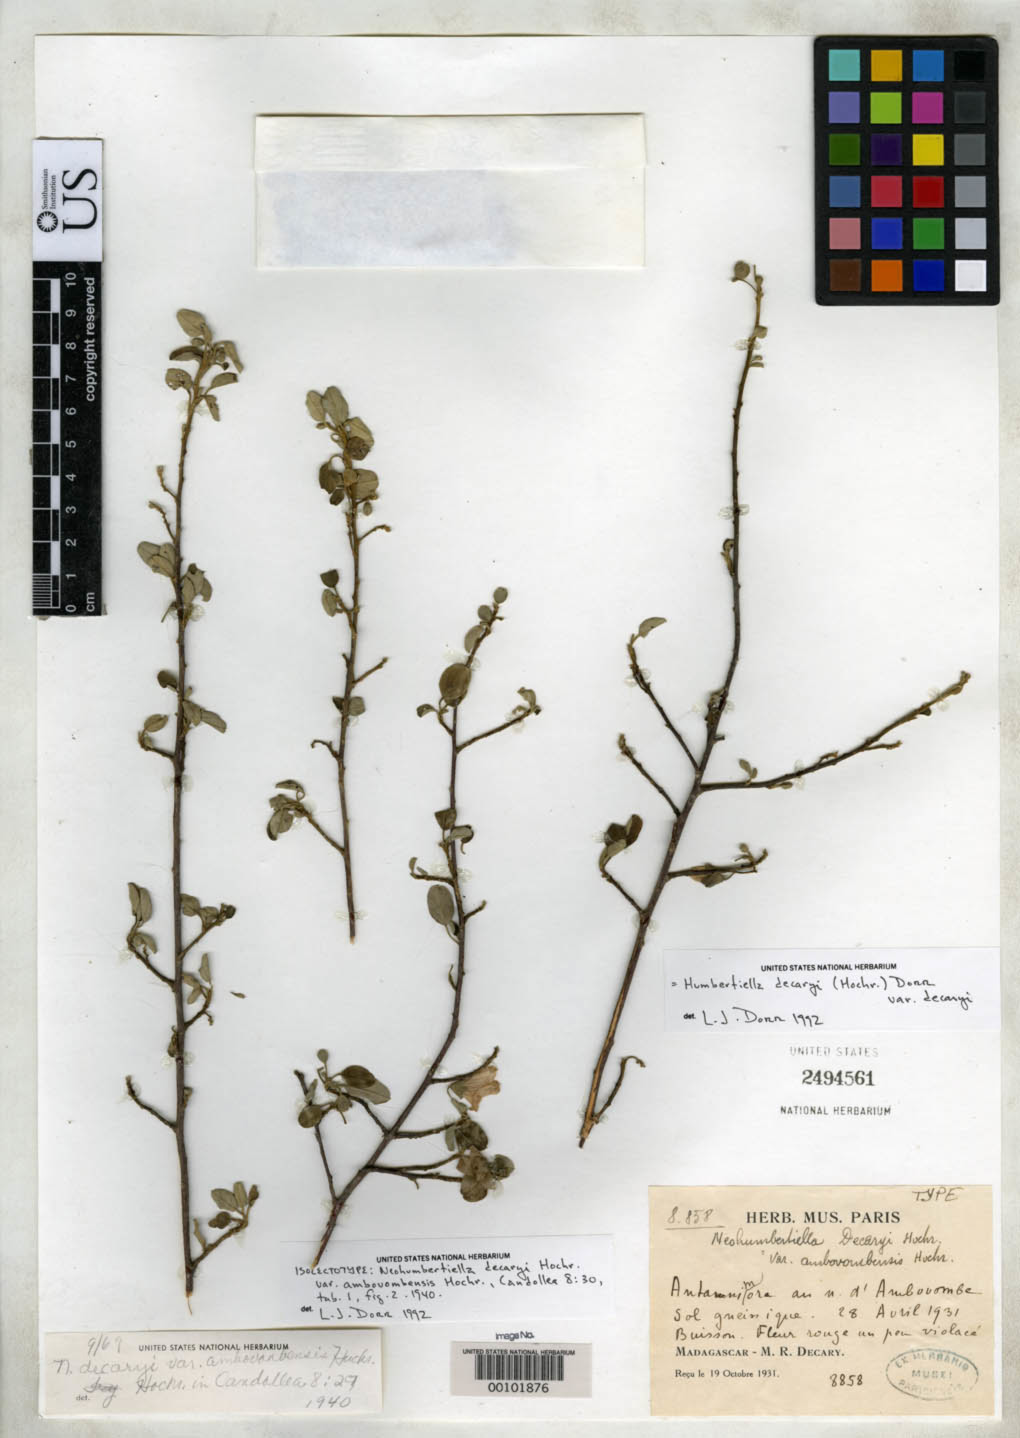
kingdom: Plantae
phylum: Tracheophyta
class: Magnoliopsida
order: Malvales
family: Malvaceae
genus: Neohumbertiella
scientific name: Neohumbertiella decaryi var. ambovombensis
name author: Hochr.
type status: Isolectotype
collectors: R. Decary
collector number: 8858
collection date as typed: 19 Apr 1931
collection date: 1931-04-19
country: Madagascar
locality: Amtamniora au d'Ambovambe.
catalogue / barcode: US 2494561